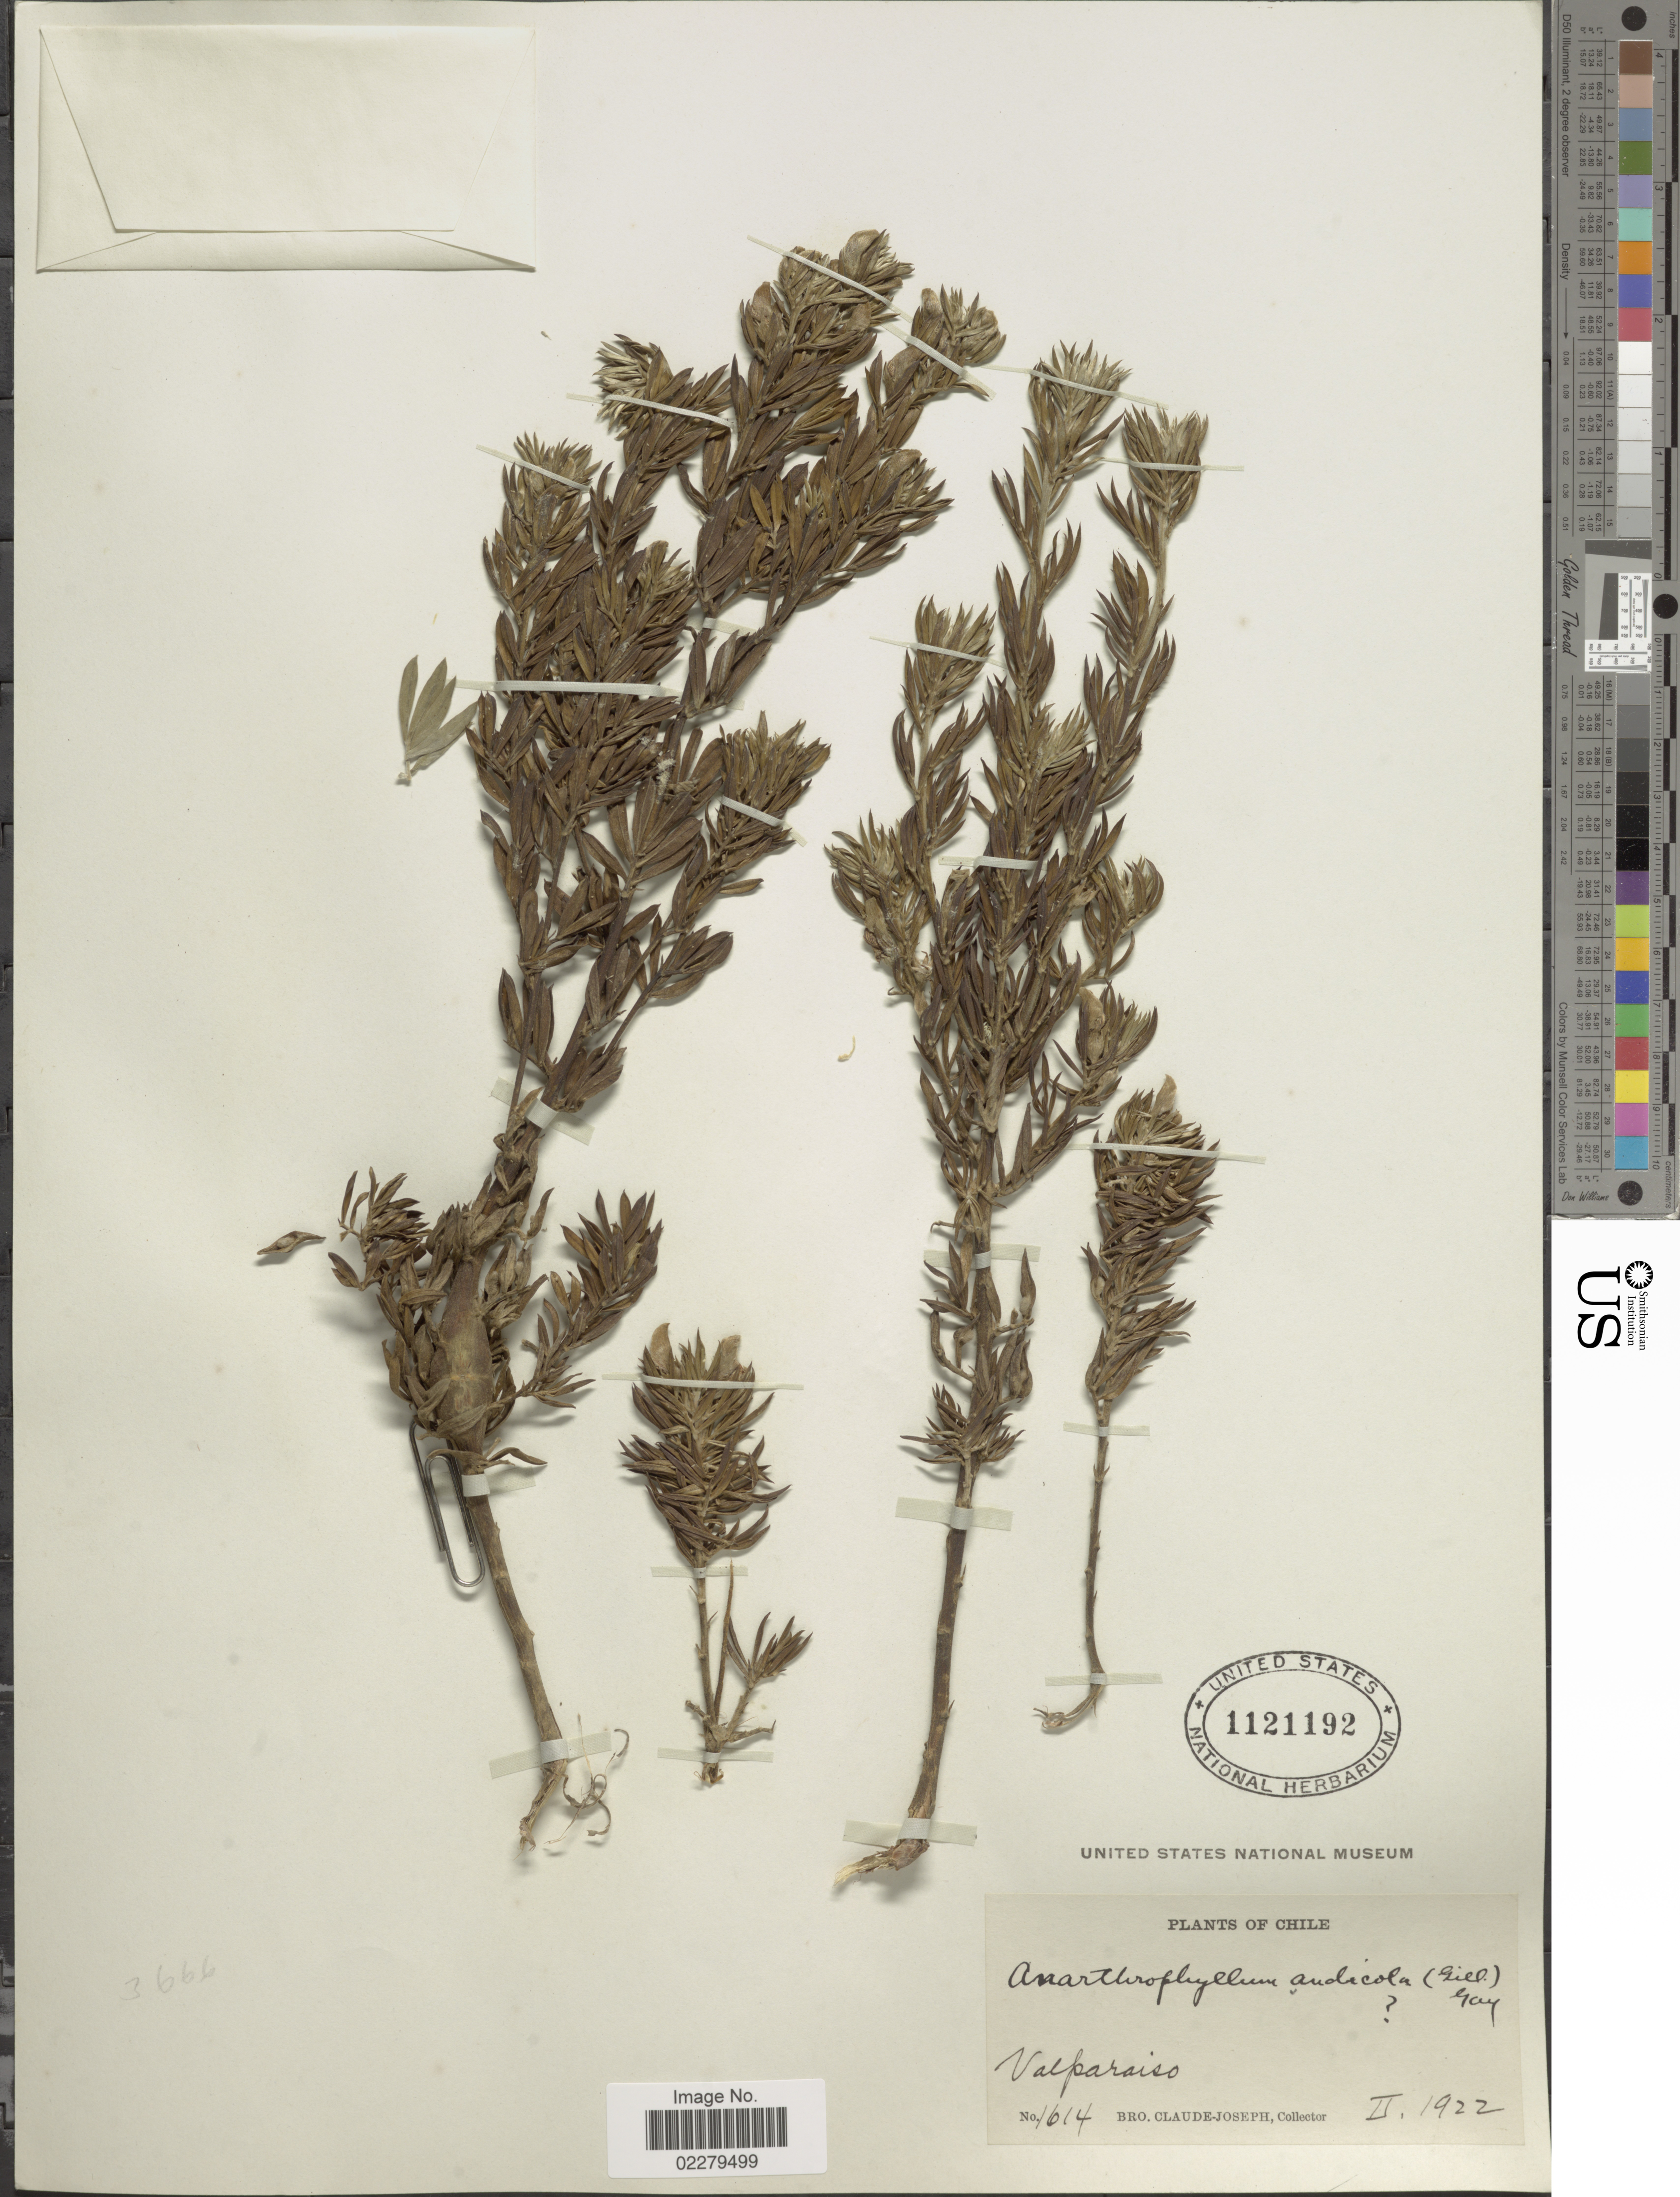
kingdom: Plantae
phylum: Tracheophyta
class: Magnoliopsida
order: Fabales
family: Fabaceae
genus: Anarthrophyllum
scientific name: Anarthrophyllum andicola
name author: (Gillies ex Hook. & Arn.) Phil.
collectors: Bro. Claude-Joseph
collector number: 1614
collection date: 1922-02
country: Chile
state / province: Valparaíso (V)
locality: Valparaiso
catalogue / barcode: US 1121192